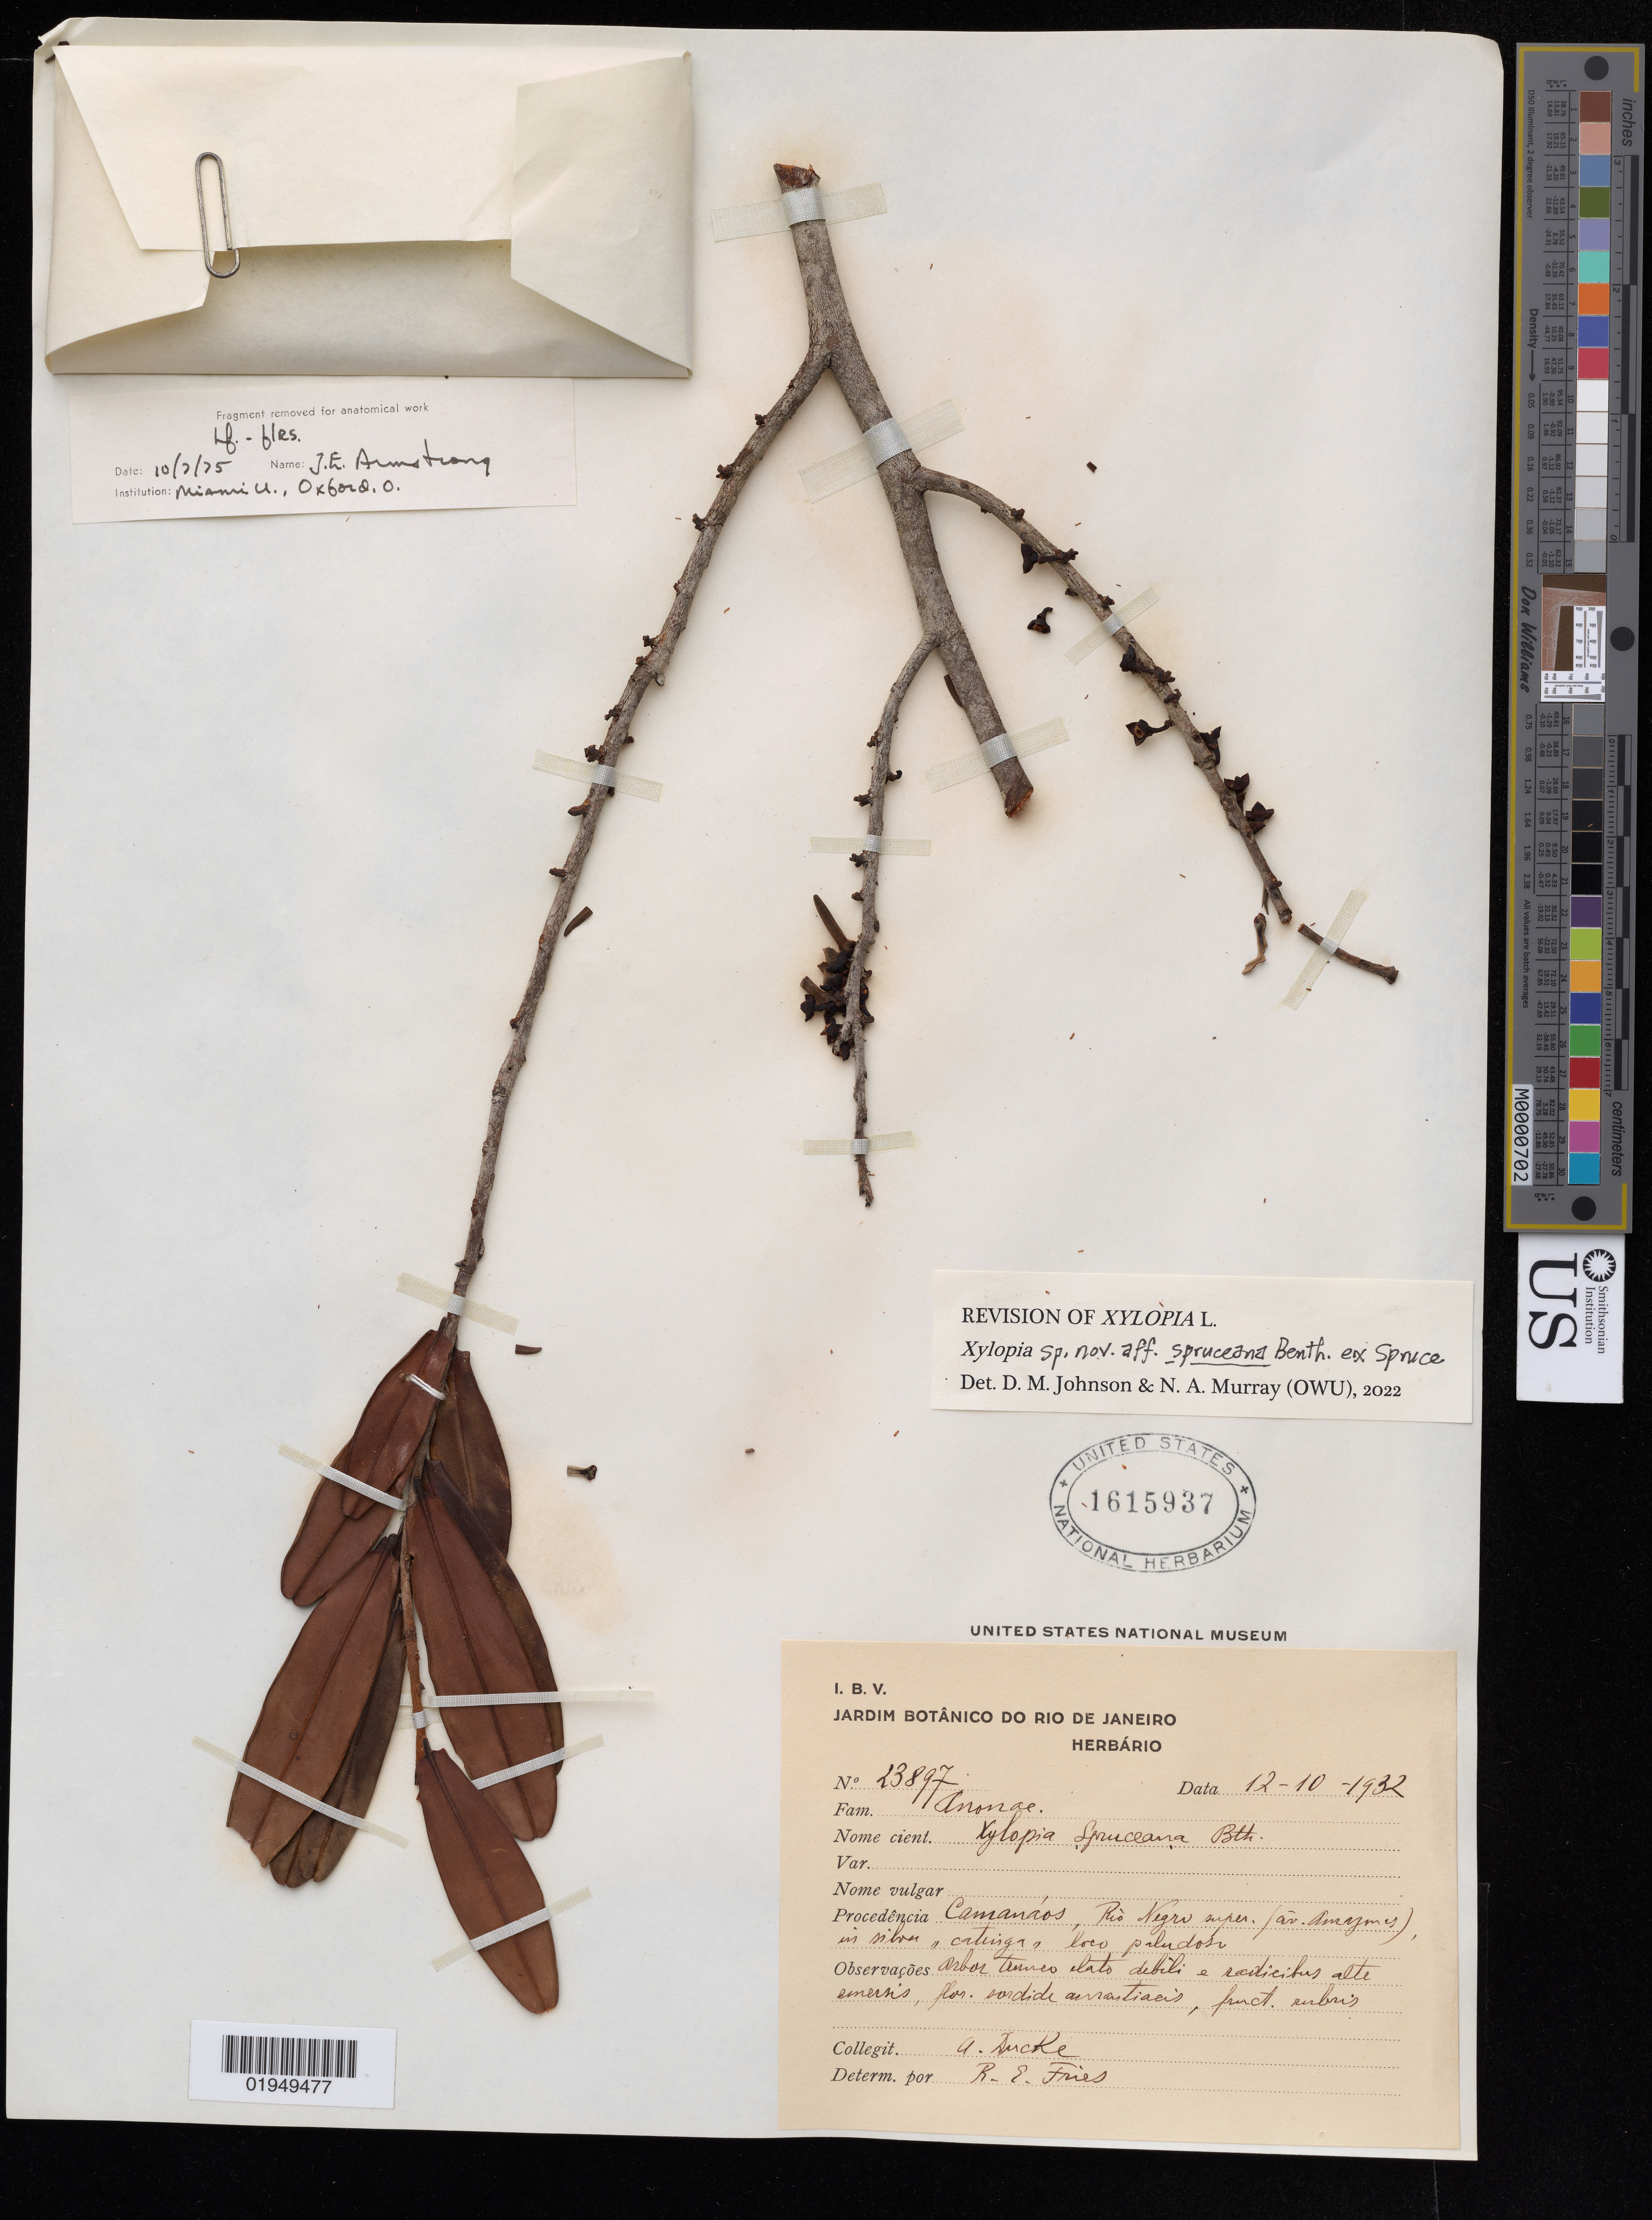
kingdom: Plantae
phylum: Tracheophyta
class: Magnoliopsida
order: Magnoliales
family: Annonaceae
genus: Xylopia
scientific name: Xylopia spruceana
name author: Benth. ex Spruce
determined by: Johnson, D. M.; Murray, N. A.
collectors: A. Ducke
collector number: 23897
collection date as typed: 12 Oct 1932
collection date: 1932-10-12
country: Brazil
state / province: Amazonas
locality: Near Camanaos, Rio Negro.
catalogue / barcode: US 1615937